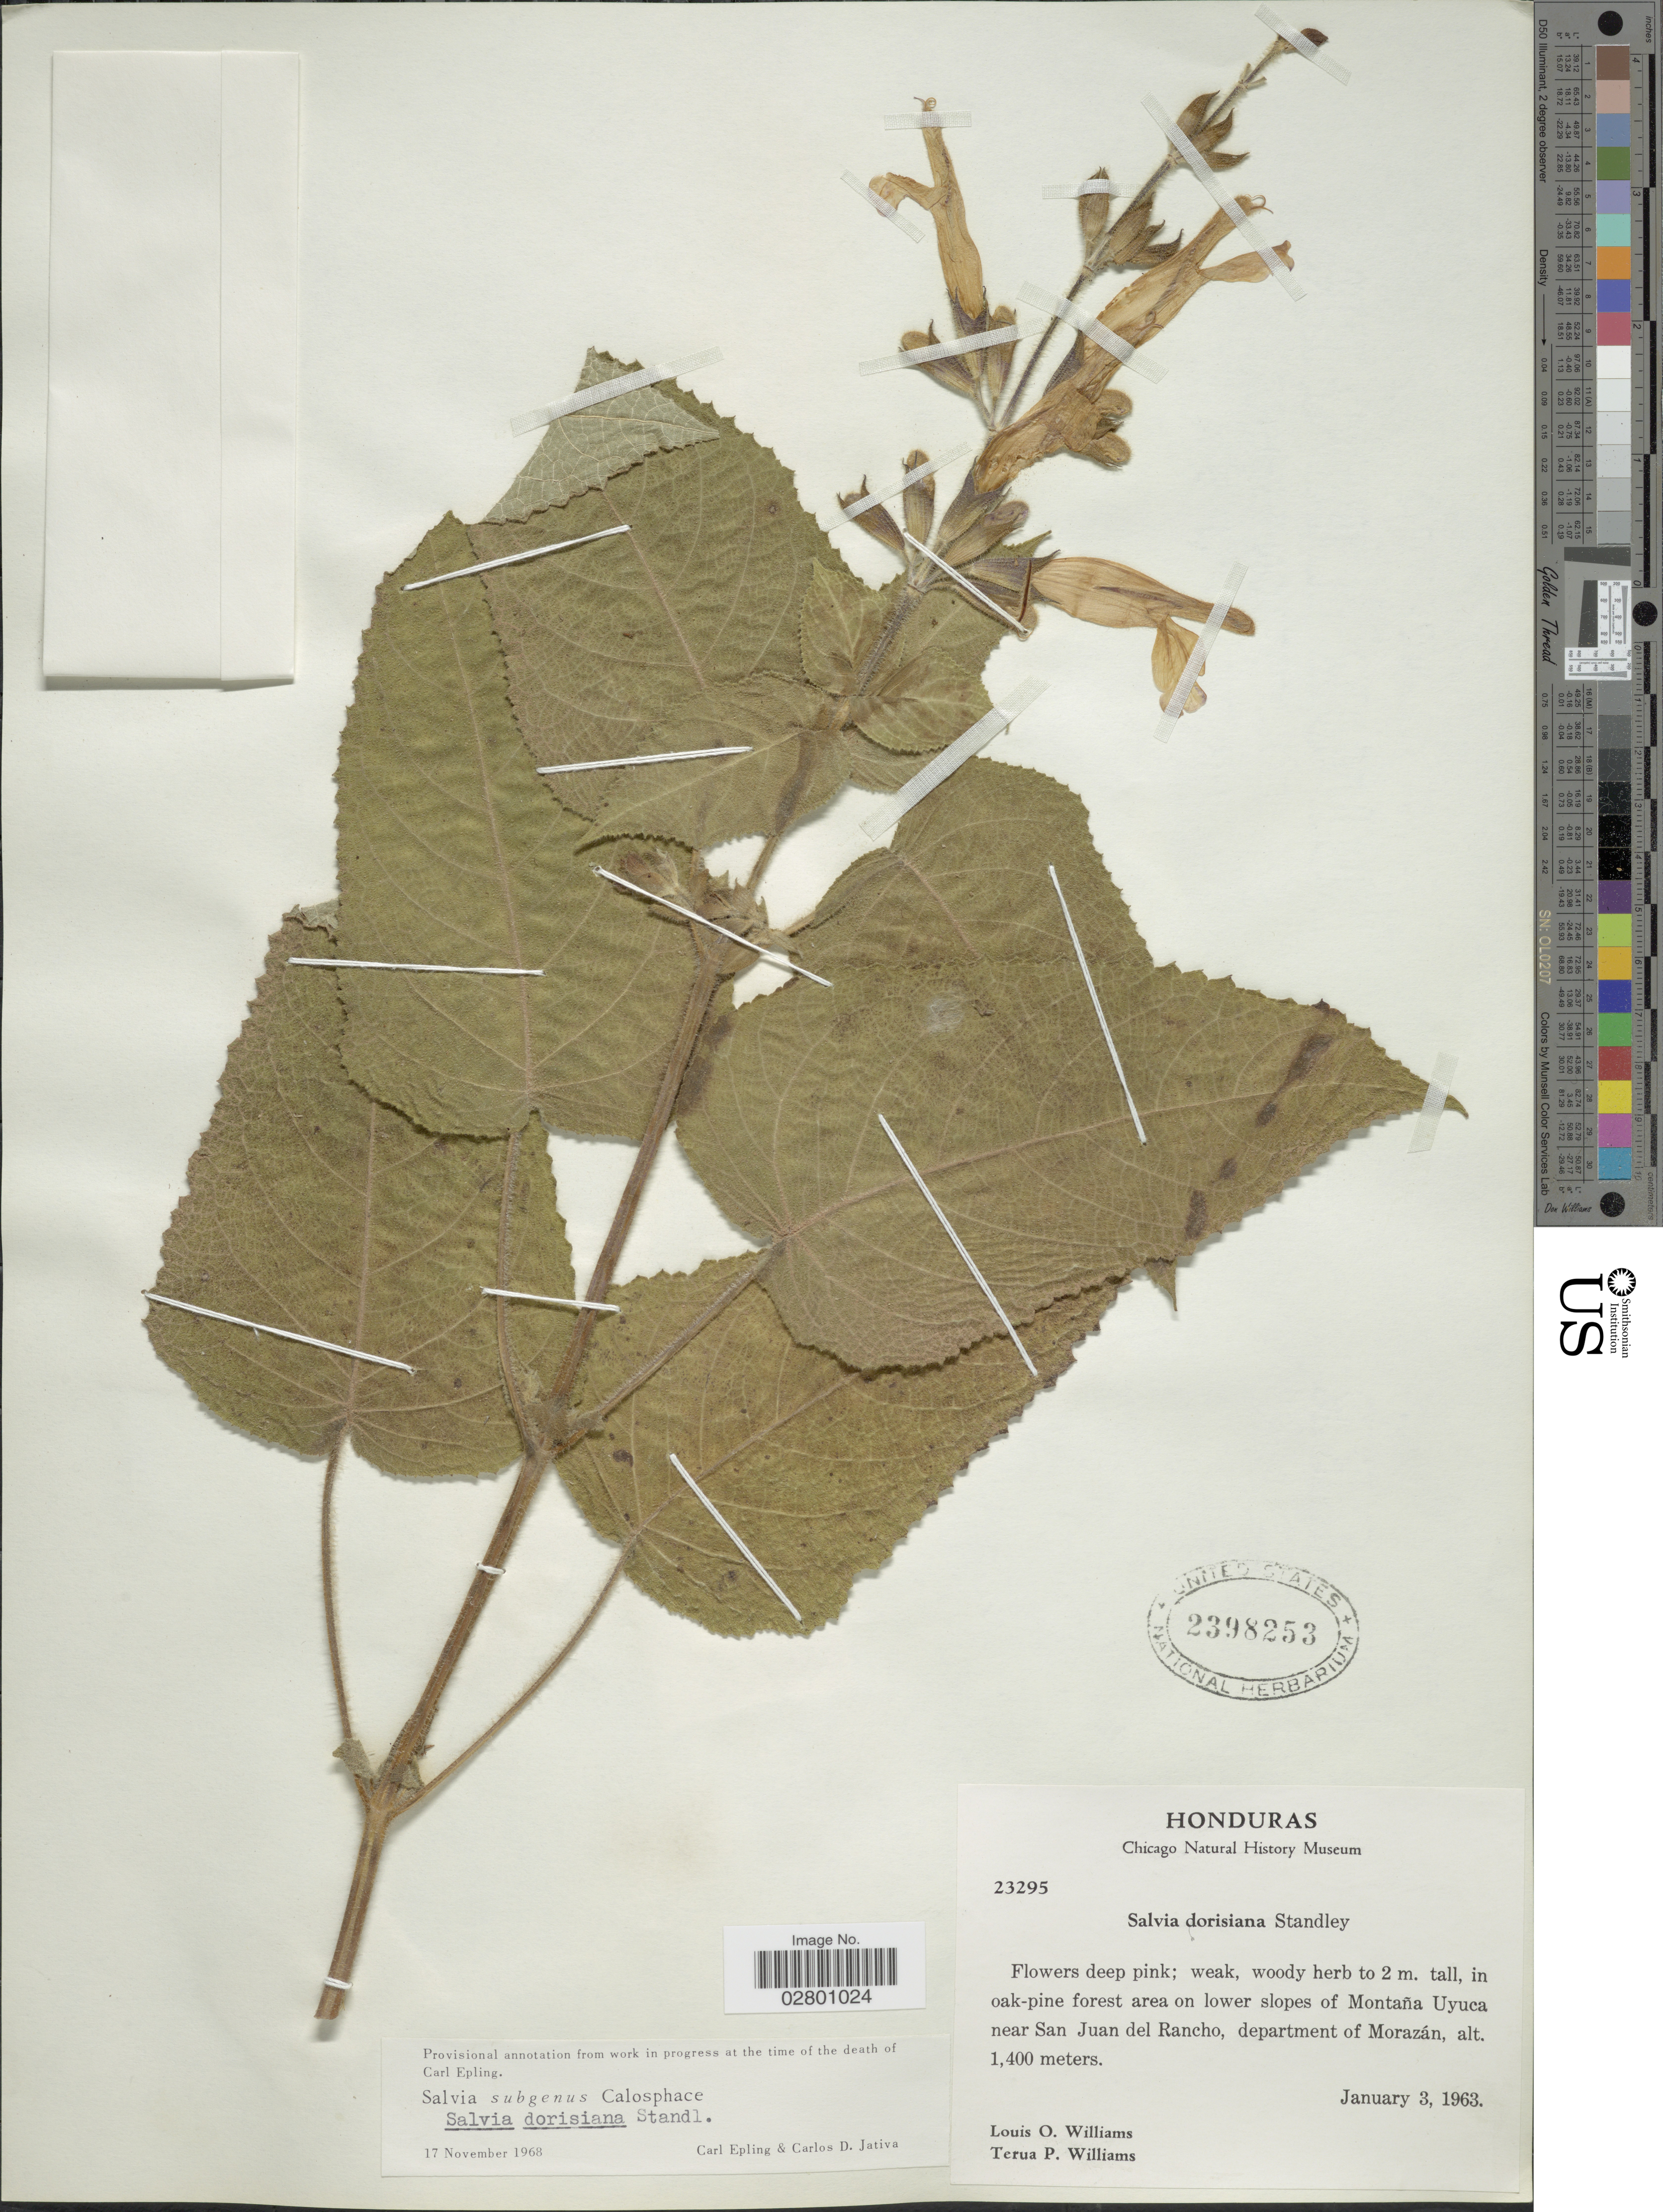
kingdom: Plantae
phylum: Tracheophyta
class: Magnoliopsida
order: Lamiales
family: Lamiaceae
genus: Salvia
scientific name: Salvia dorisiana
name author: Standl.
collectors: L. O. Williams & T. Williams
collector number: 23295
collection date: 1963-01-03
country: Honduras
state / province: Fco. Morazán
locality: In oak-pine forest area on lower slopes of Montaña Uyuca near San Juan del Rancho, department of Morazán.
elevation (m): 1400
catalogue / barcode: US 2398253